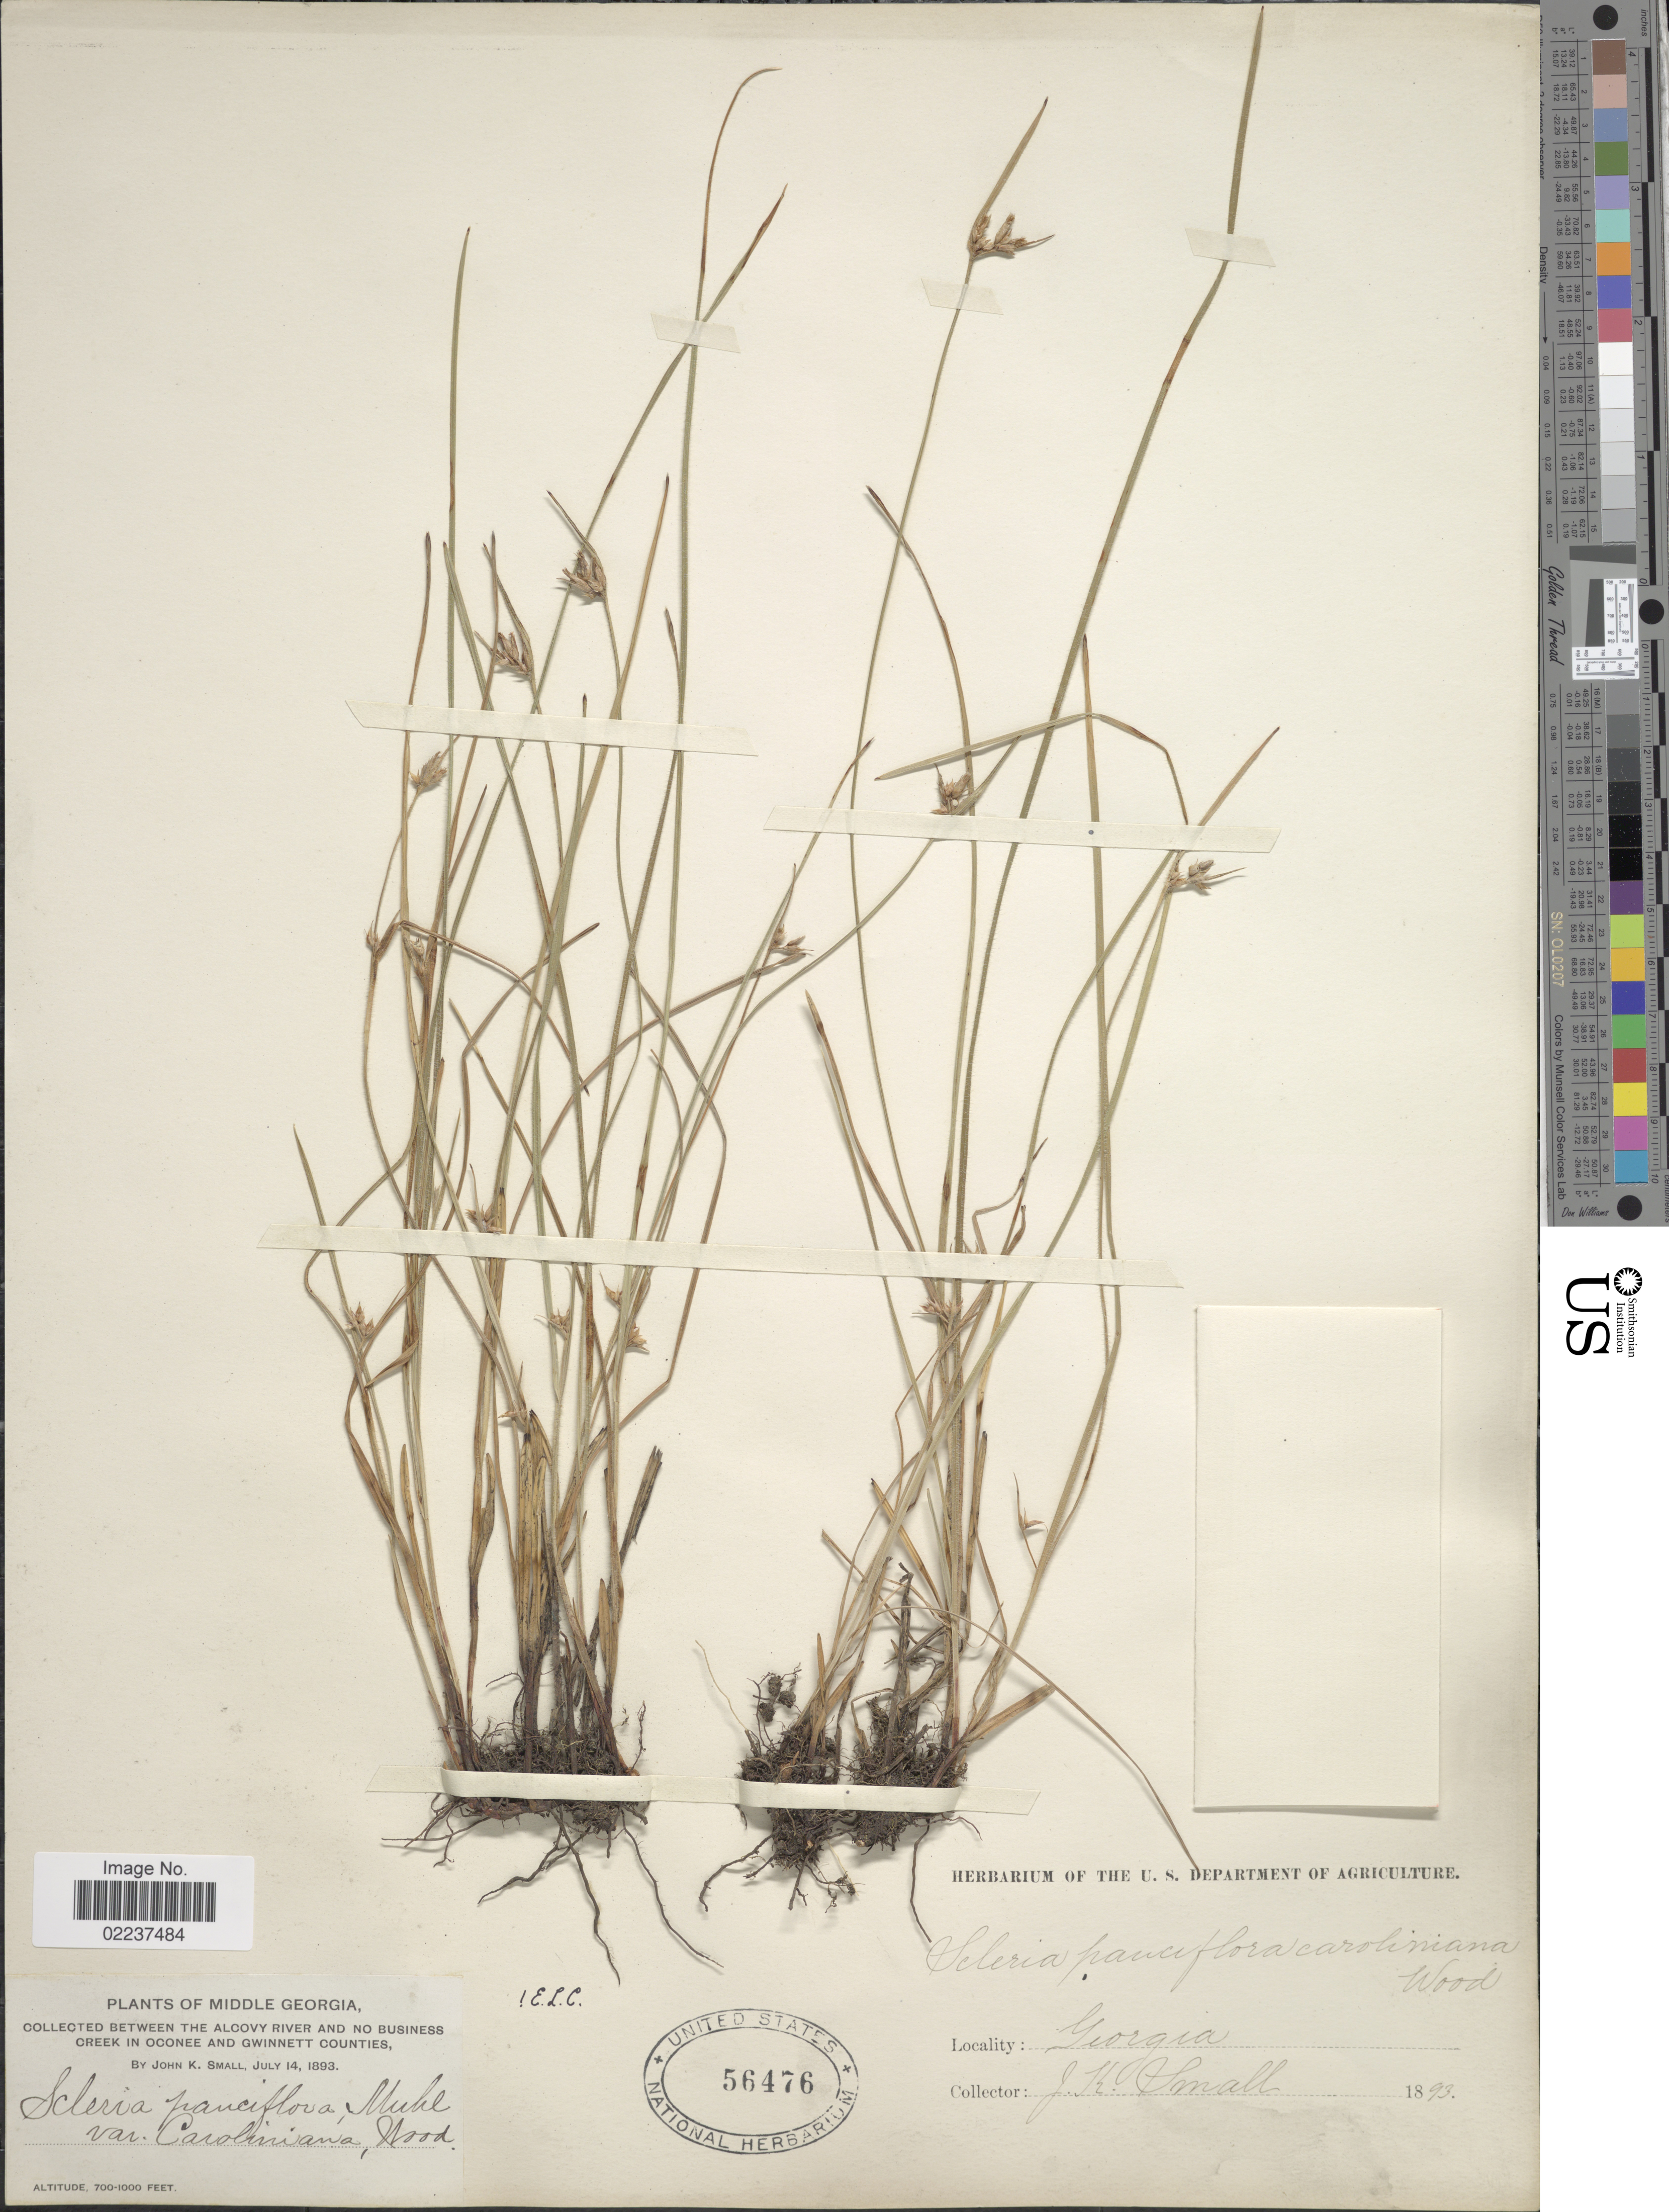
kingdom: Plantae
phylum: Tracheophyta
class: Liliopsida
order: Poales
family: Cyperaceae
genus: Scleria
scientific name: Scleria pauciflora var. caroliniana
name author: (Willd.) Alph. Wood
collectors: J. K. Small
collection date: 1893-07-14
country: United States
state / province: Georgia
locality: Middle Georgia, Between the Alcovy River and No Business Creek in Oconee and Gwinnett Counties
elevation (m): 213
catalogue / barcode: US 56476